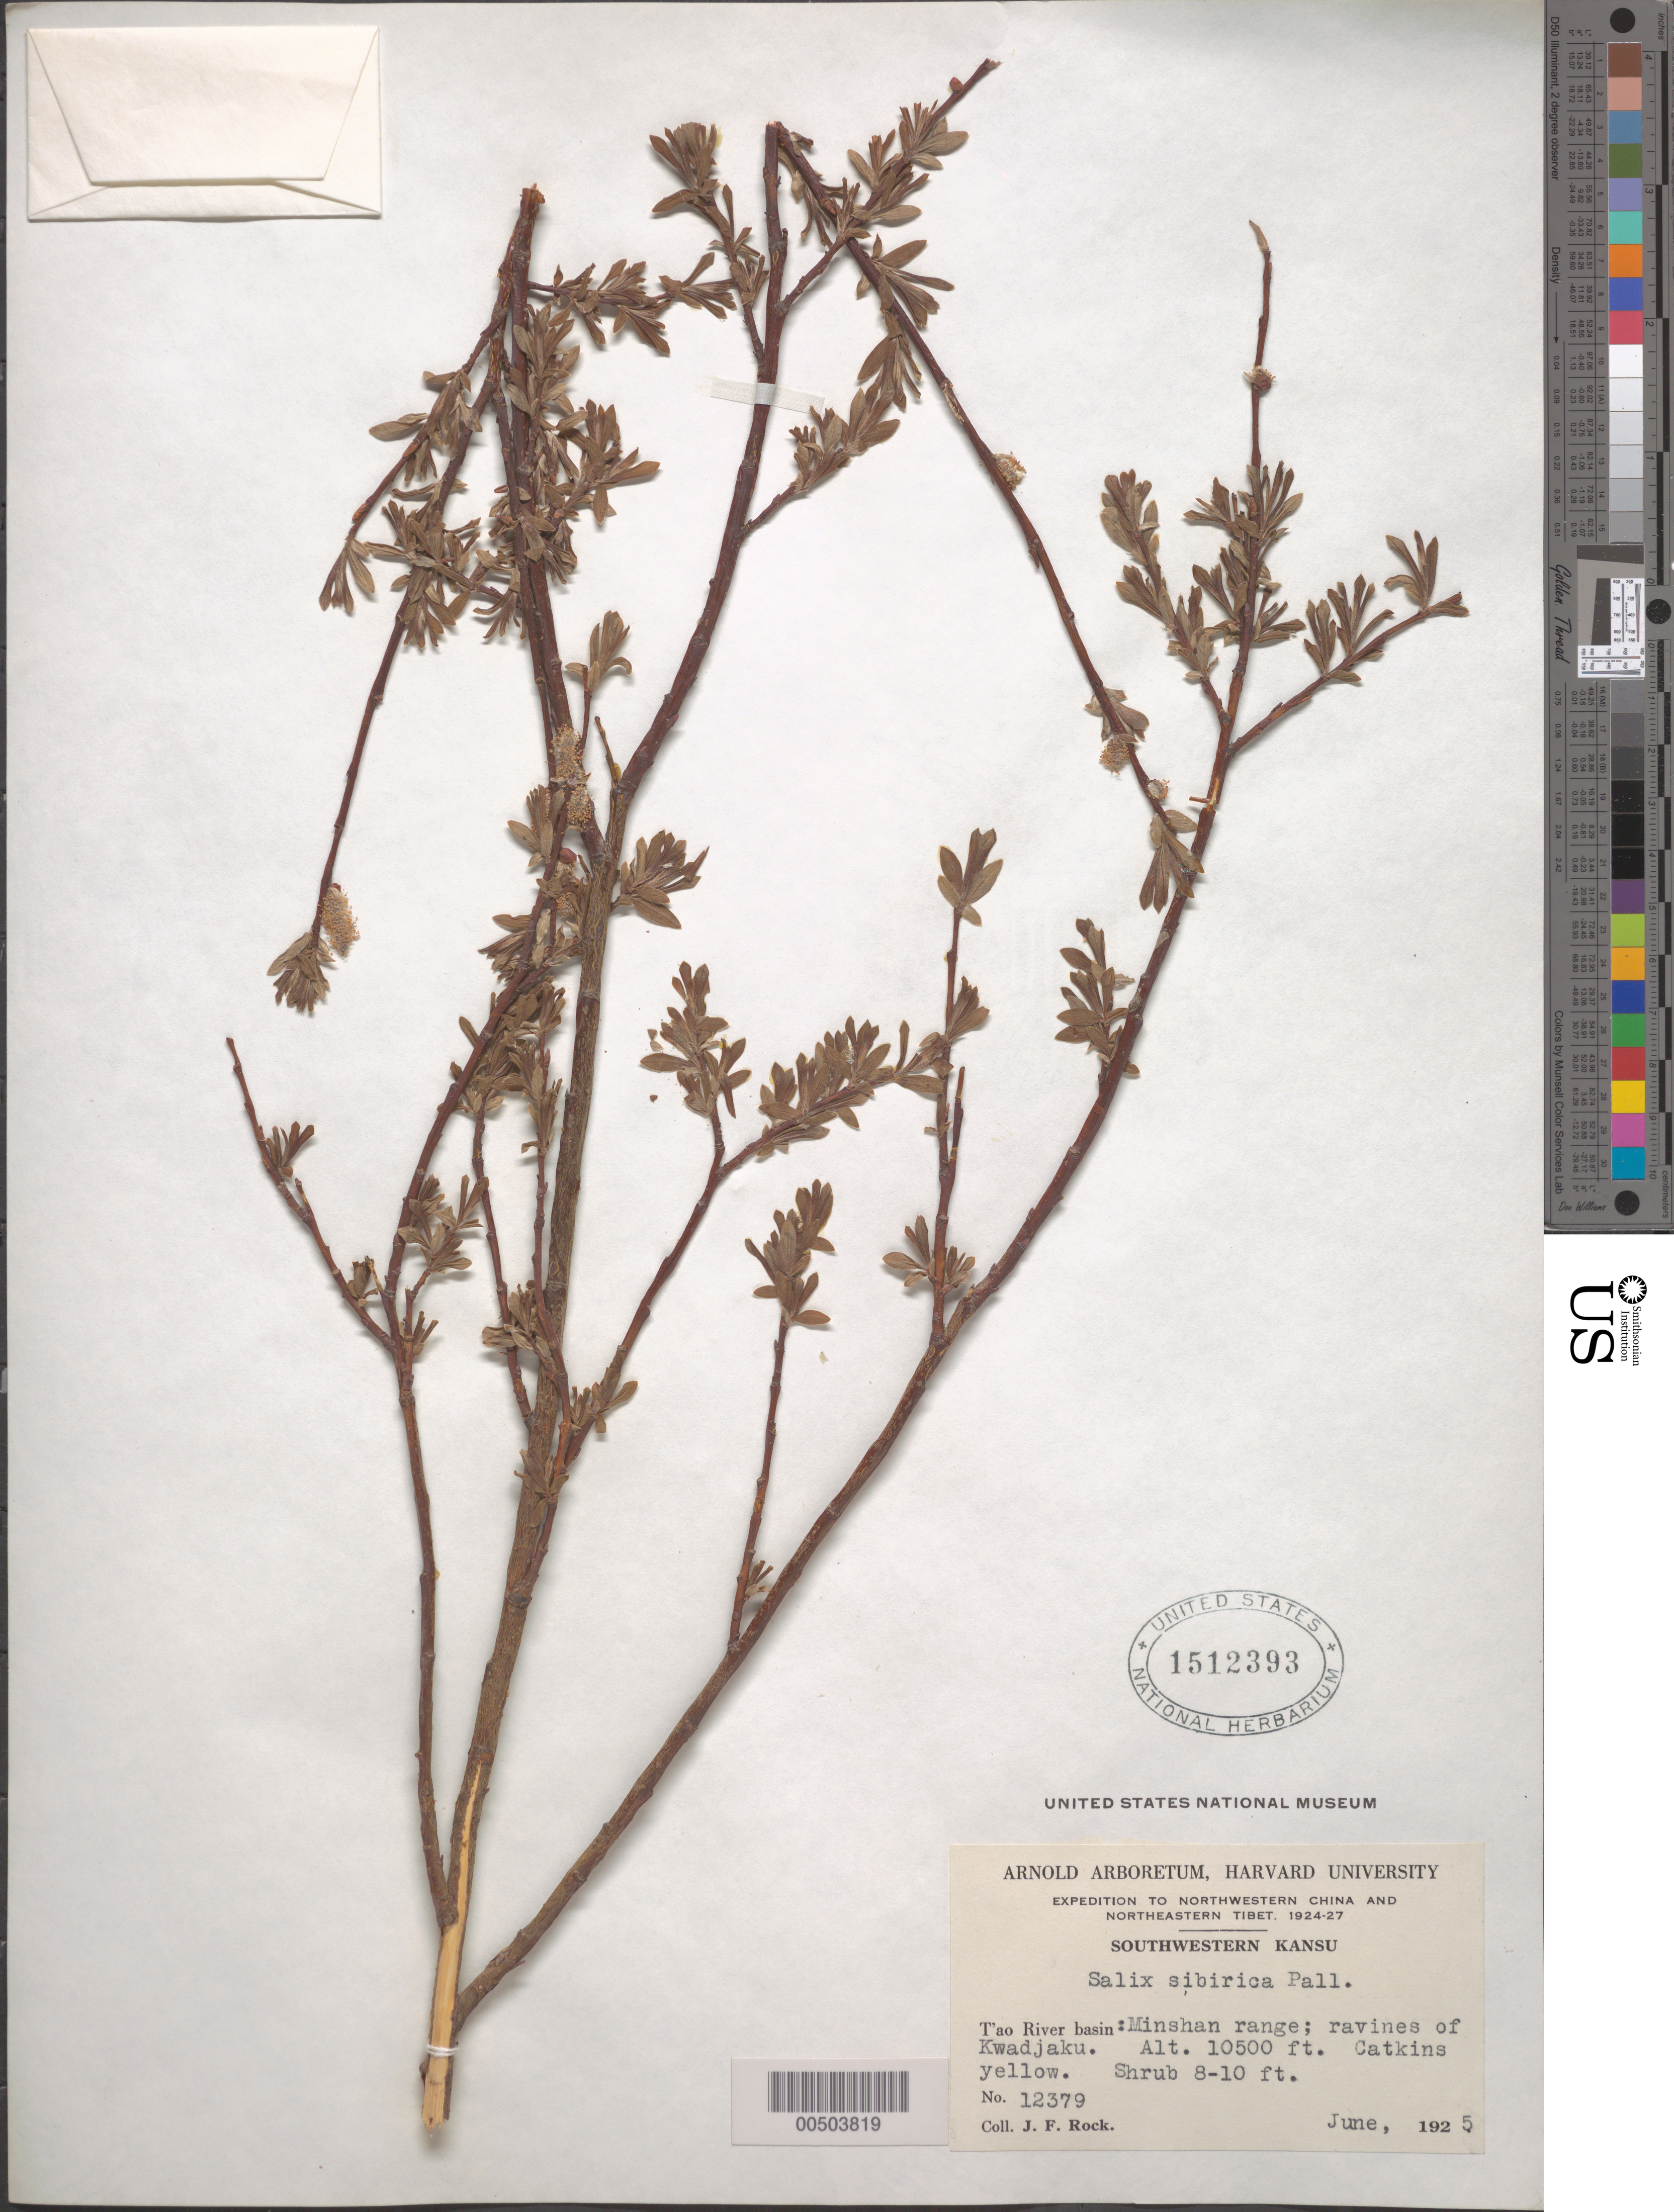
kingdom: Plantae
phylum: Tracheophyta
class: Magnoliopsida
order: Malpighiales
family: Salicaceae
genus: Salix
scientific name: Salix sibirica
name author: Pall.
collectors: J. F. Rock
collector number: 12379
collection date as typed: Jun 1925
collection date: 1925-06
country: China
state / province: Gansu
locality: Tao River basin: Minshan range; ravines of Kwadjaku.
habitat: Catkins yellow. Shrub 8-10 ft.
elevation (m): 3200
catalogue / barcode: US 1512393